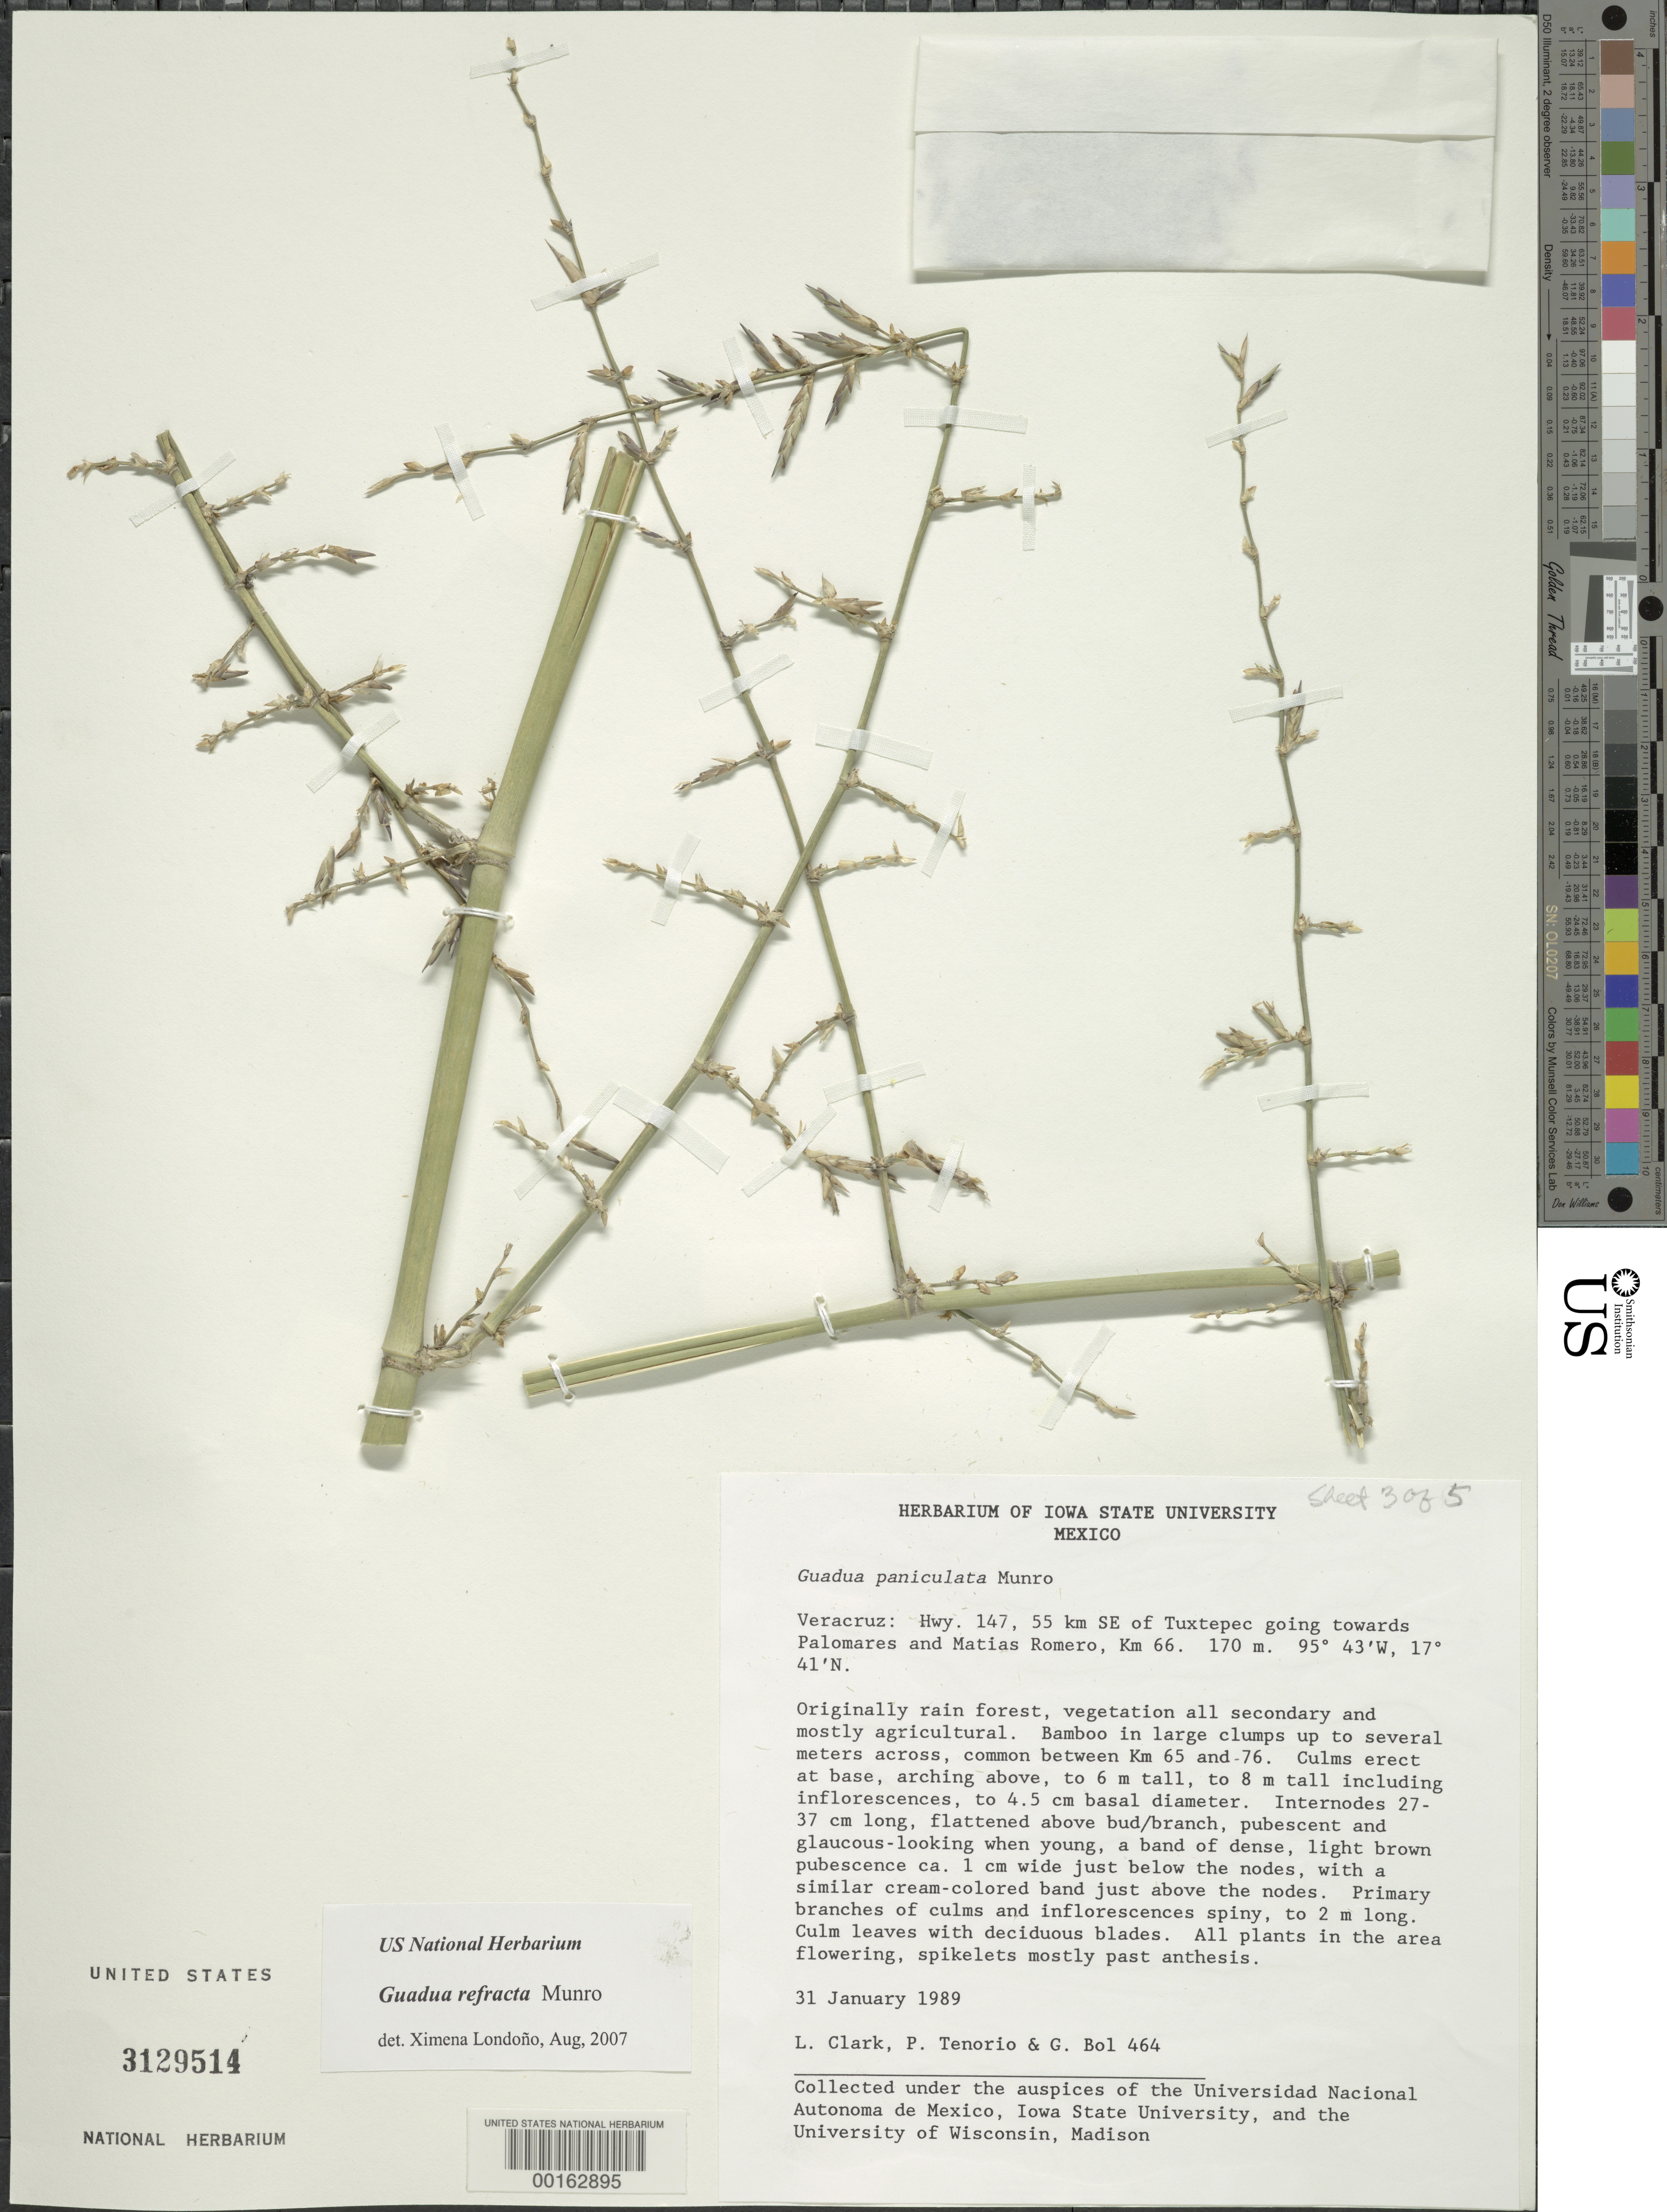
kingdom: Plantae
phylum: Tracheophyta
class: Liliopsida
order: Poales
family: Poaceae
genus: Guadua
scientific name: Guadua refracta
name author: Munro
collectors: L. G. Clark, G. Bol & P. Tenorio L.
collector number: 464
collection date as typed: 31 Jan 1989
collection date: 1989-01-31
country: Mexico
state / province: Veracruz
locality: Se to tuxtepec, towards palomares and matias romero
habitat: Originally rainforest, vegetation all secondary and mostly agricultural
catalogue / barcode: US 3129514